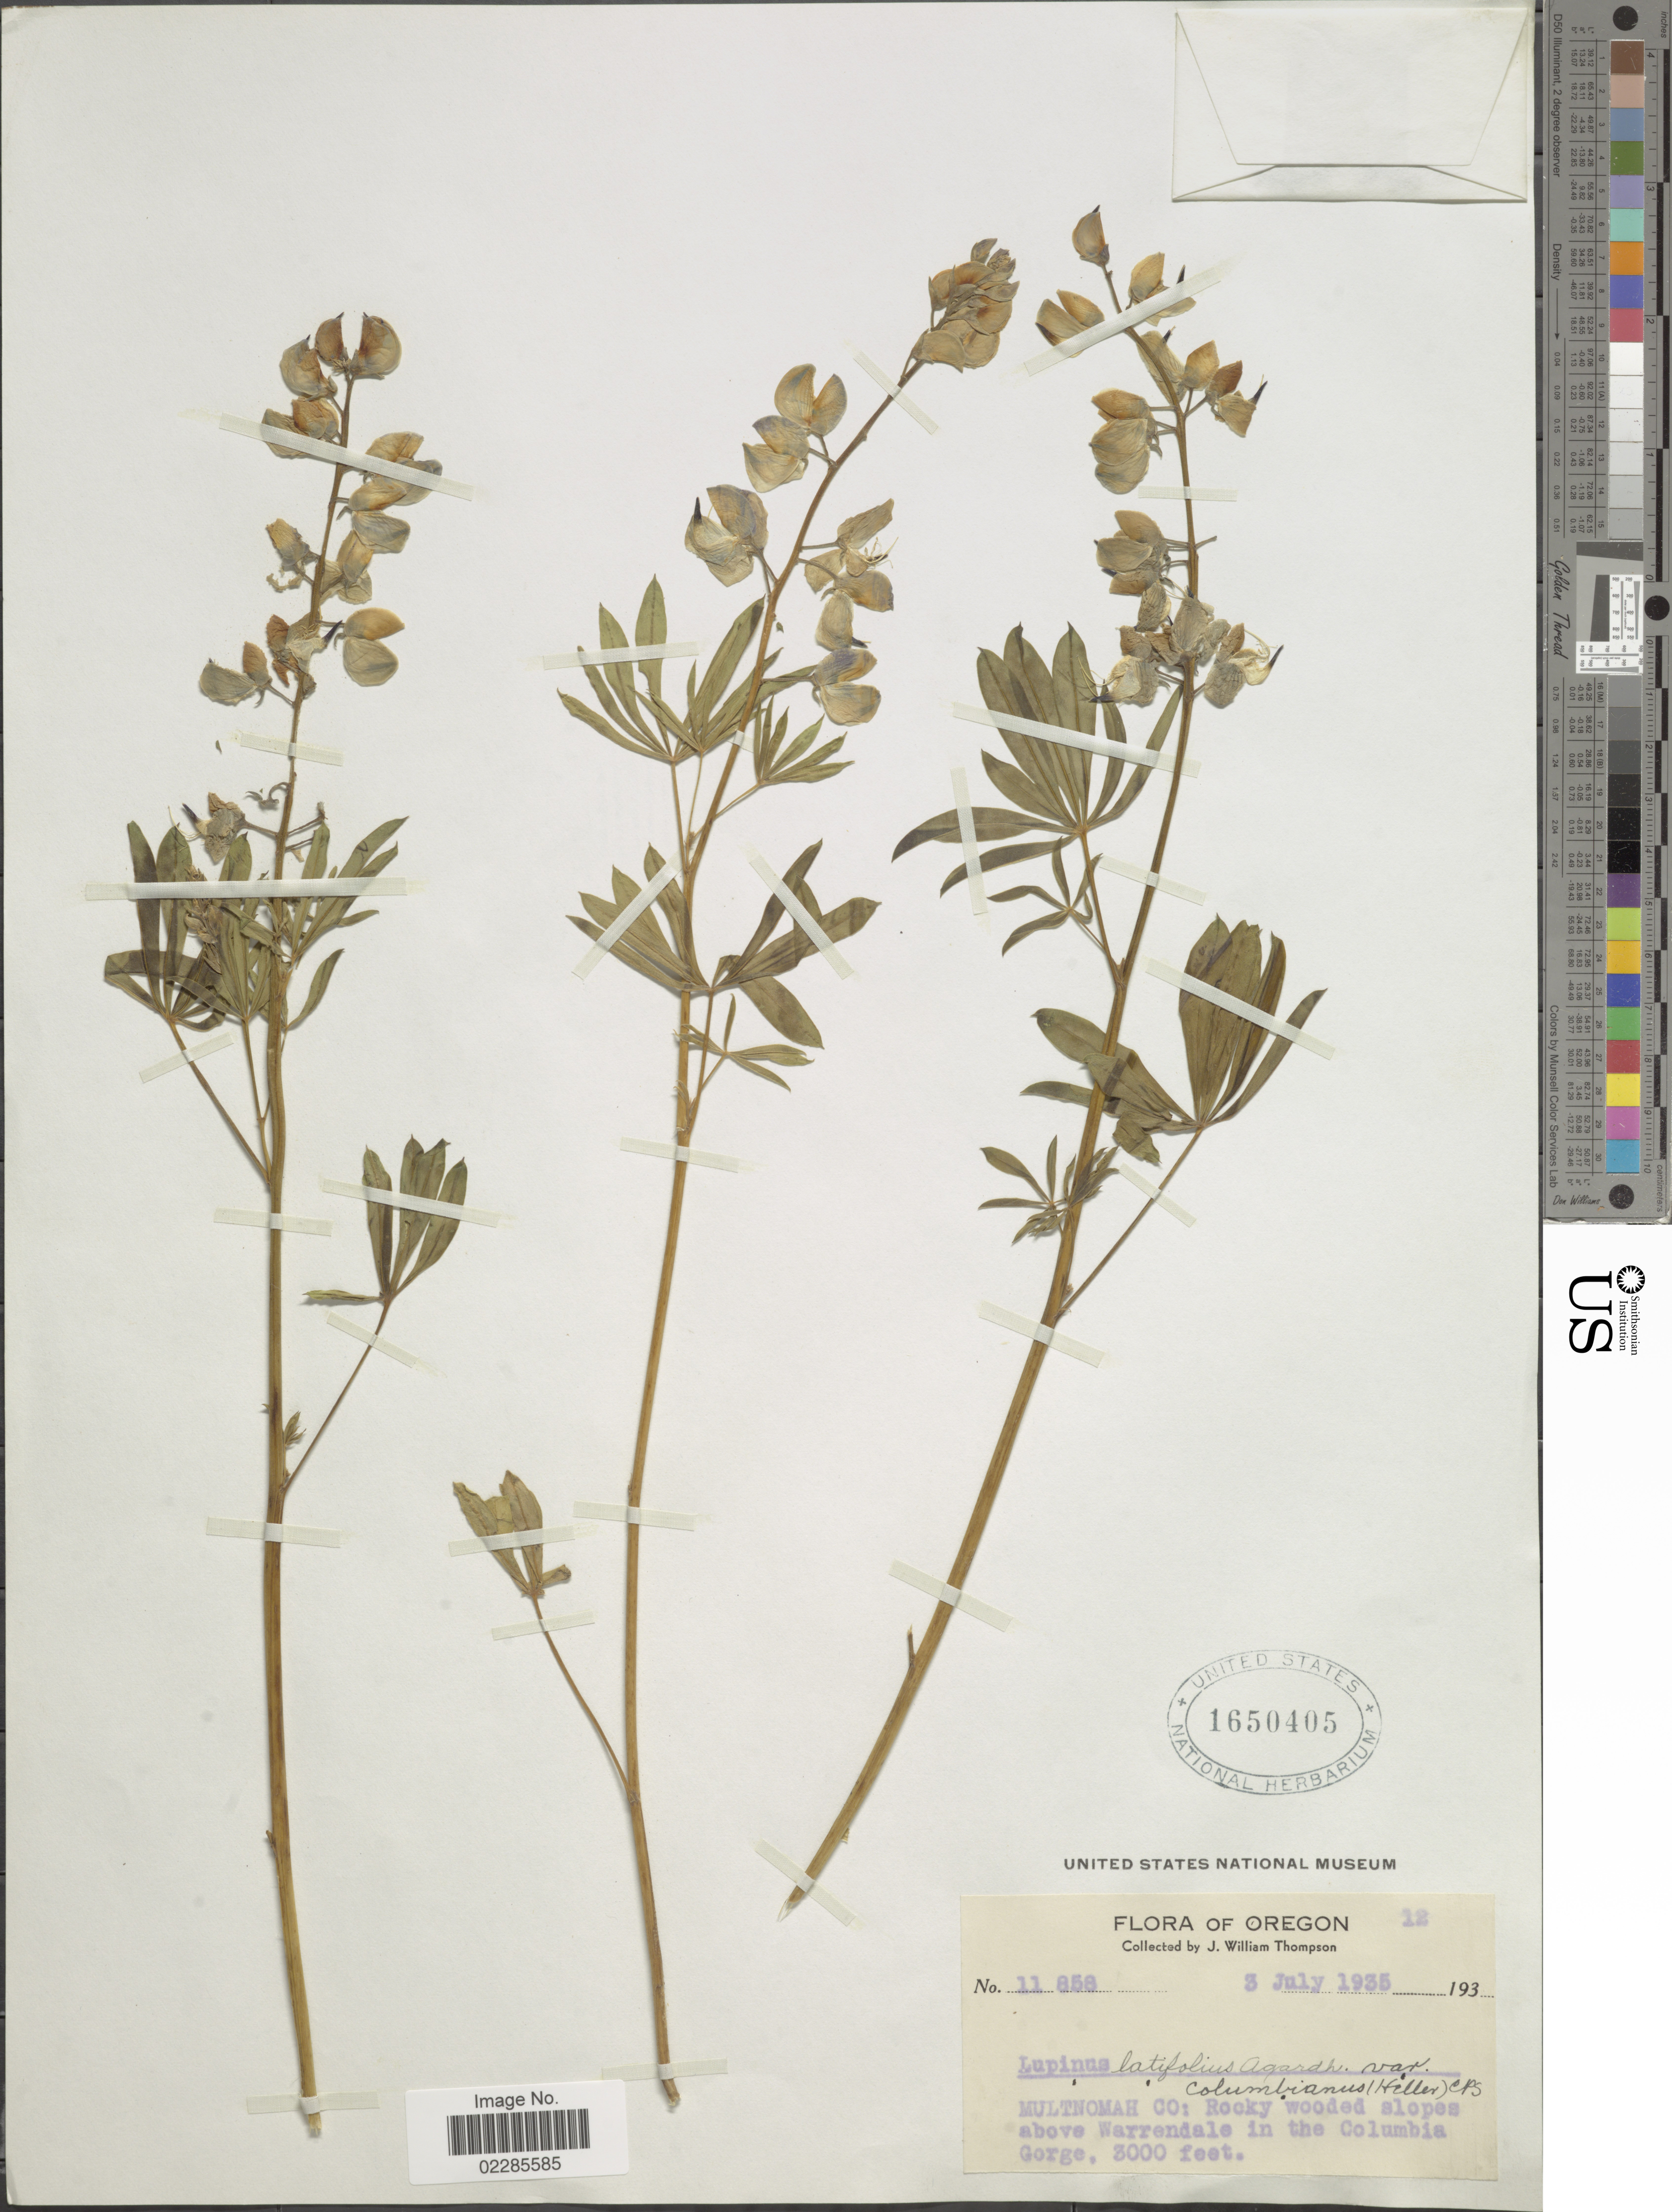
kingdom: Plantae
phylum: Tracheophyta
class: Magnoliopsida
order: Fabales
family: Fabaceae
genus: Lupinus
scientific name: Lupinus latifolius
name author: Lindl. ex J. Agardh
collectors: J. W. Thompson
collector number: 11858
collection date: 1935-07-03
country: United States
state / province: Oregon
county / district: Multnomah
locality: Multnomah Co: Rocky wooded slopes above Warrendale in the Columbia Gorge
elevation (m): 914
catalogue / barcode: US 1650405